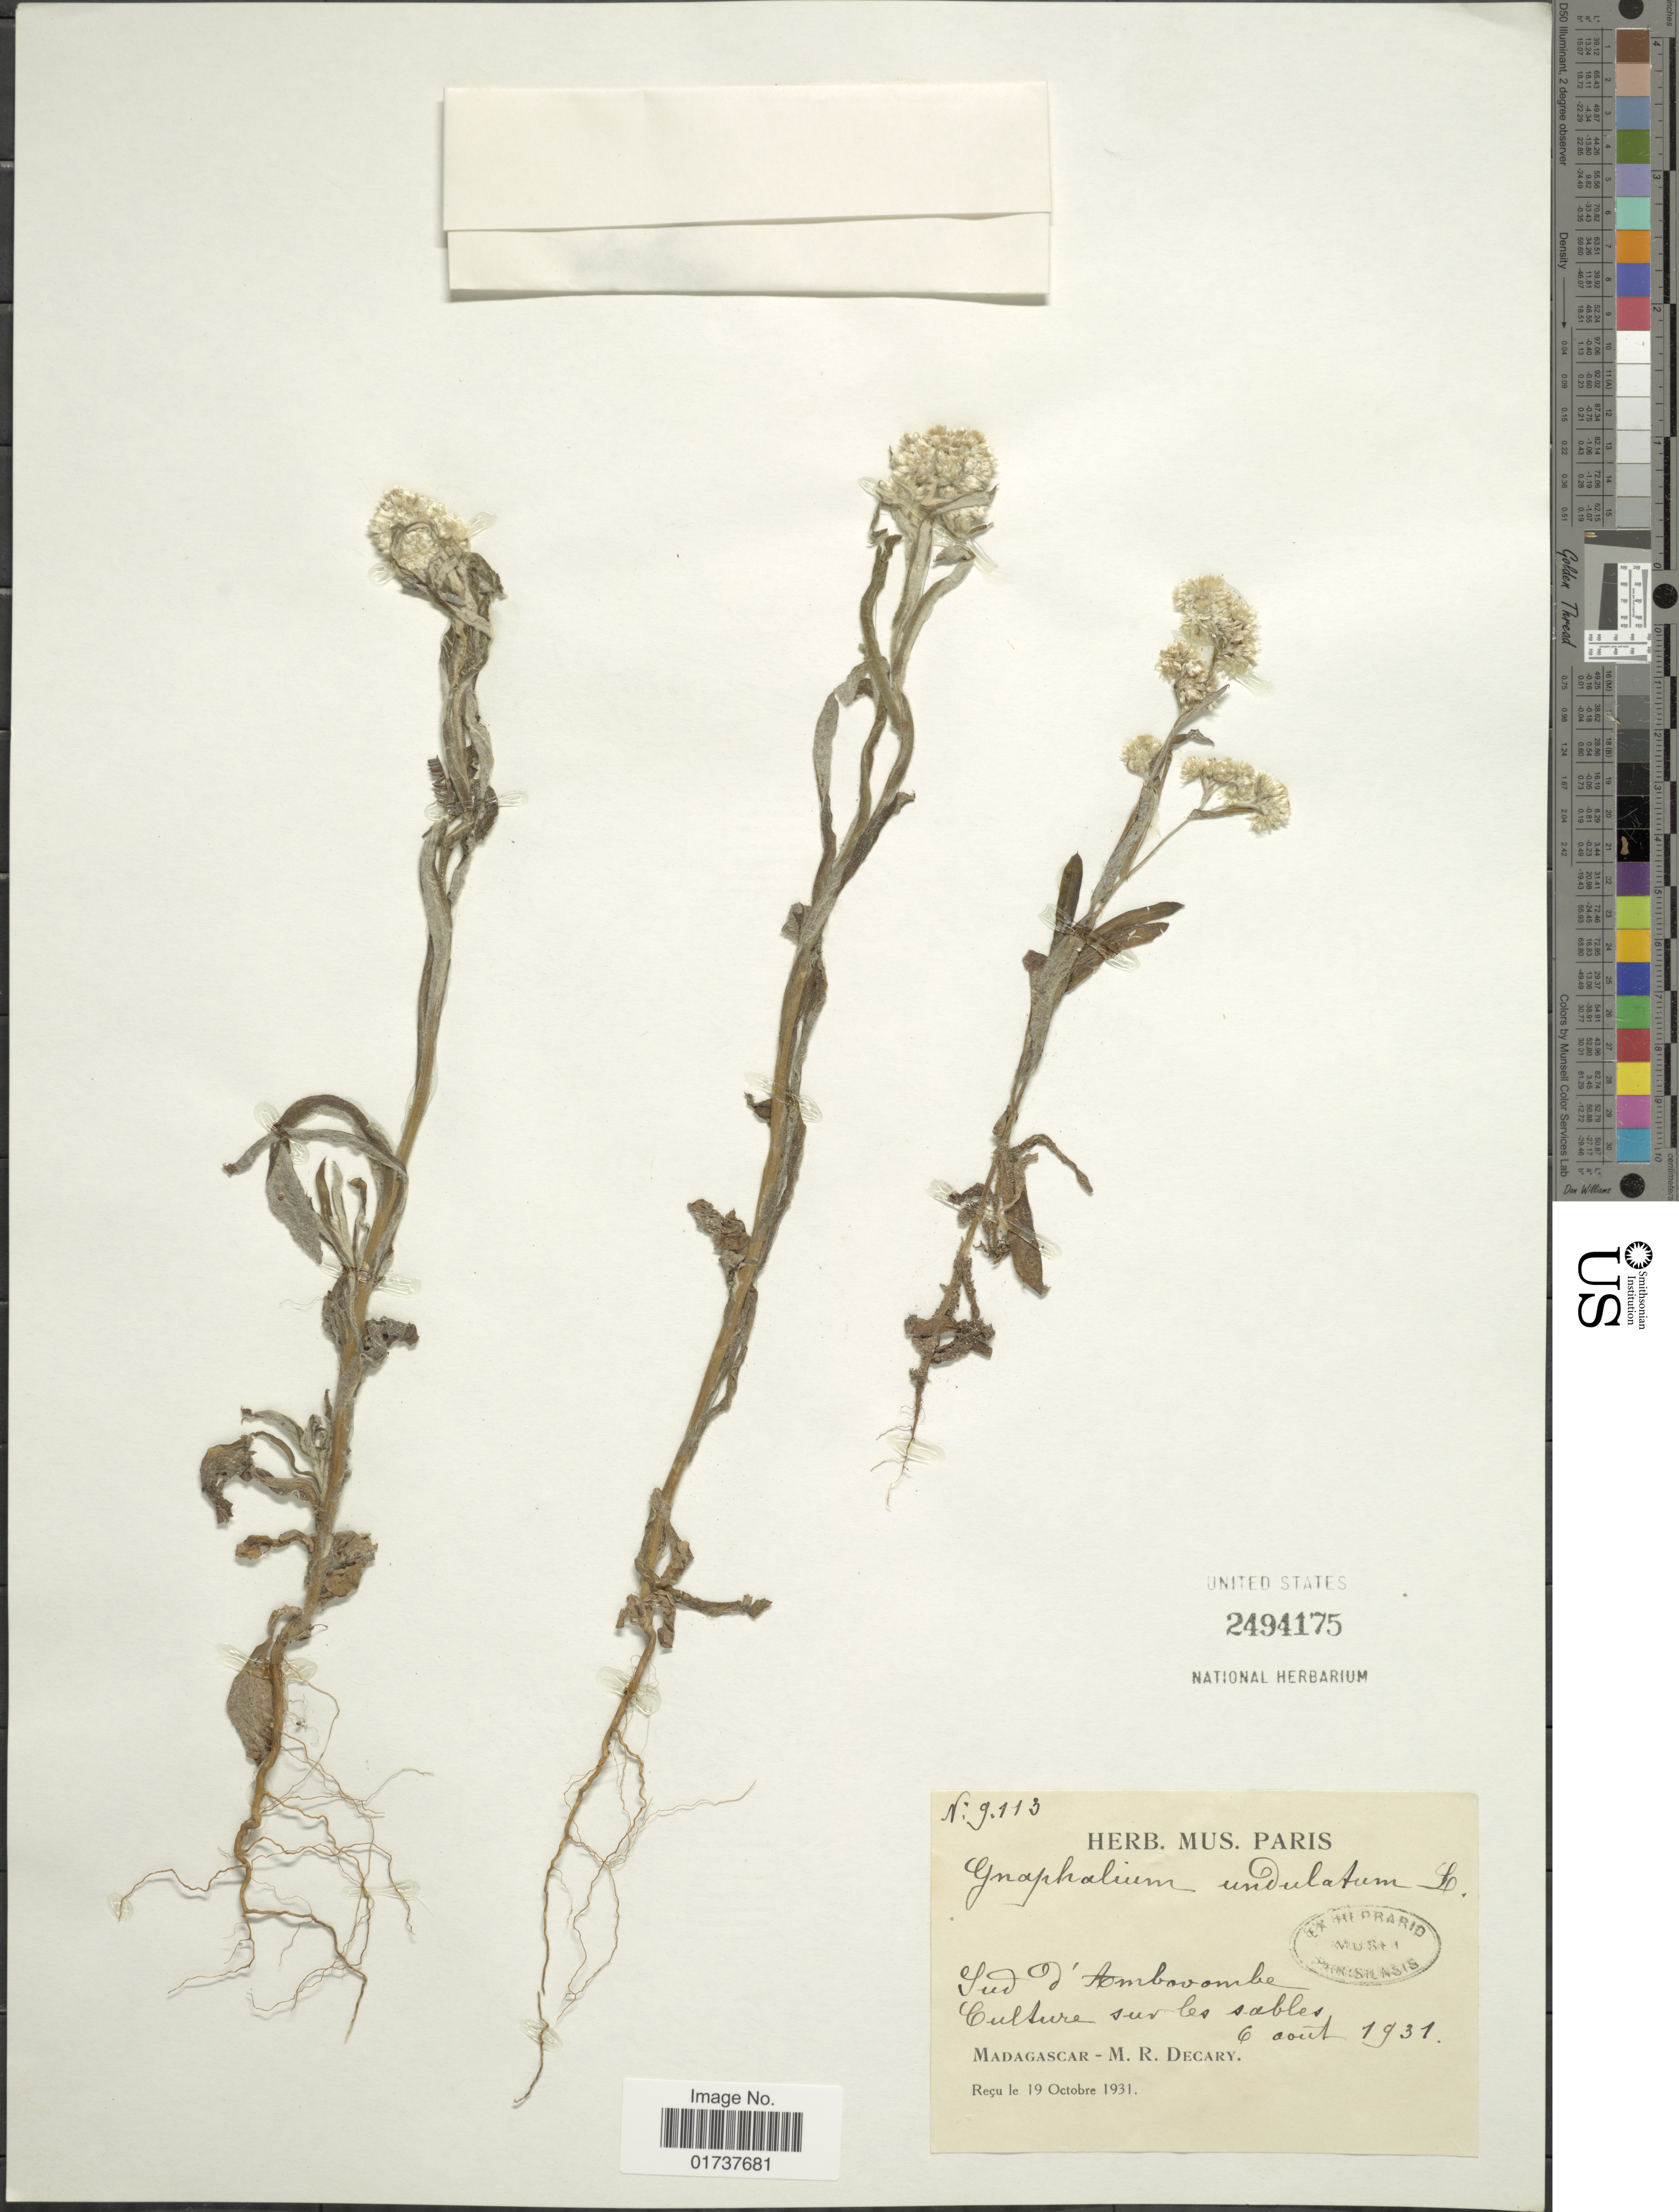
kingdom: Plantae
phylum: Tracheophyta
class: Magnoliopsida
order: Asterales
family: Asteraceae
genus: Gnaphalium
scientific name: Gnaphalium undulatum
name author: L.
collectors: R. Decary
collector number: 9113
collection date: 1931-08-06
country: Madagascar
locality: Sud d'Ambovombe, Culture sur les sables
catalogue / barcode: US 2494175